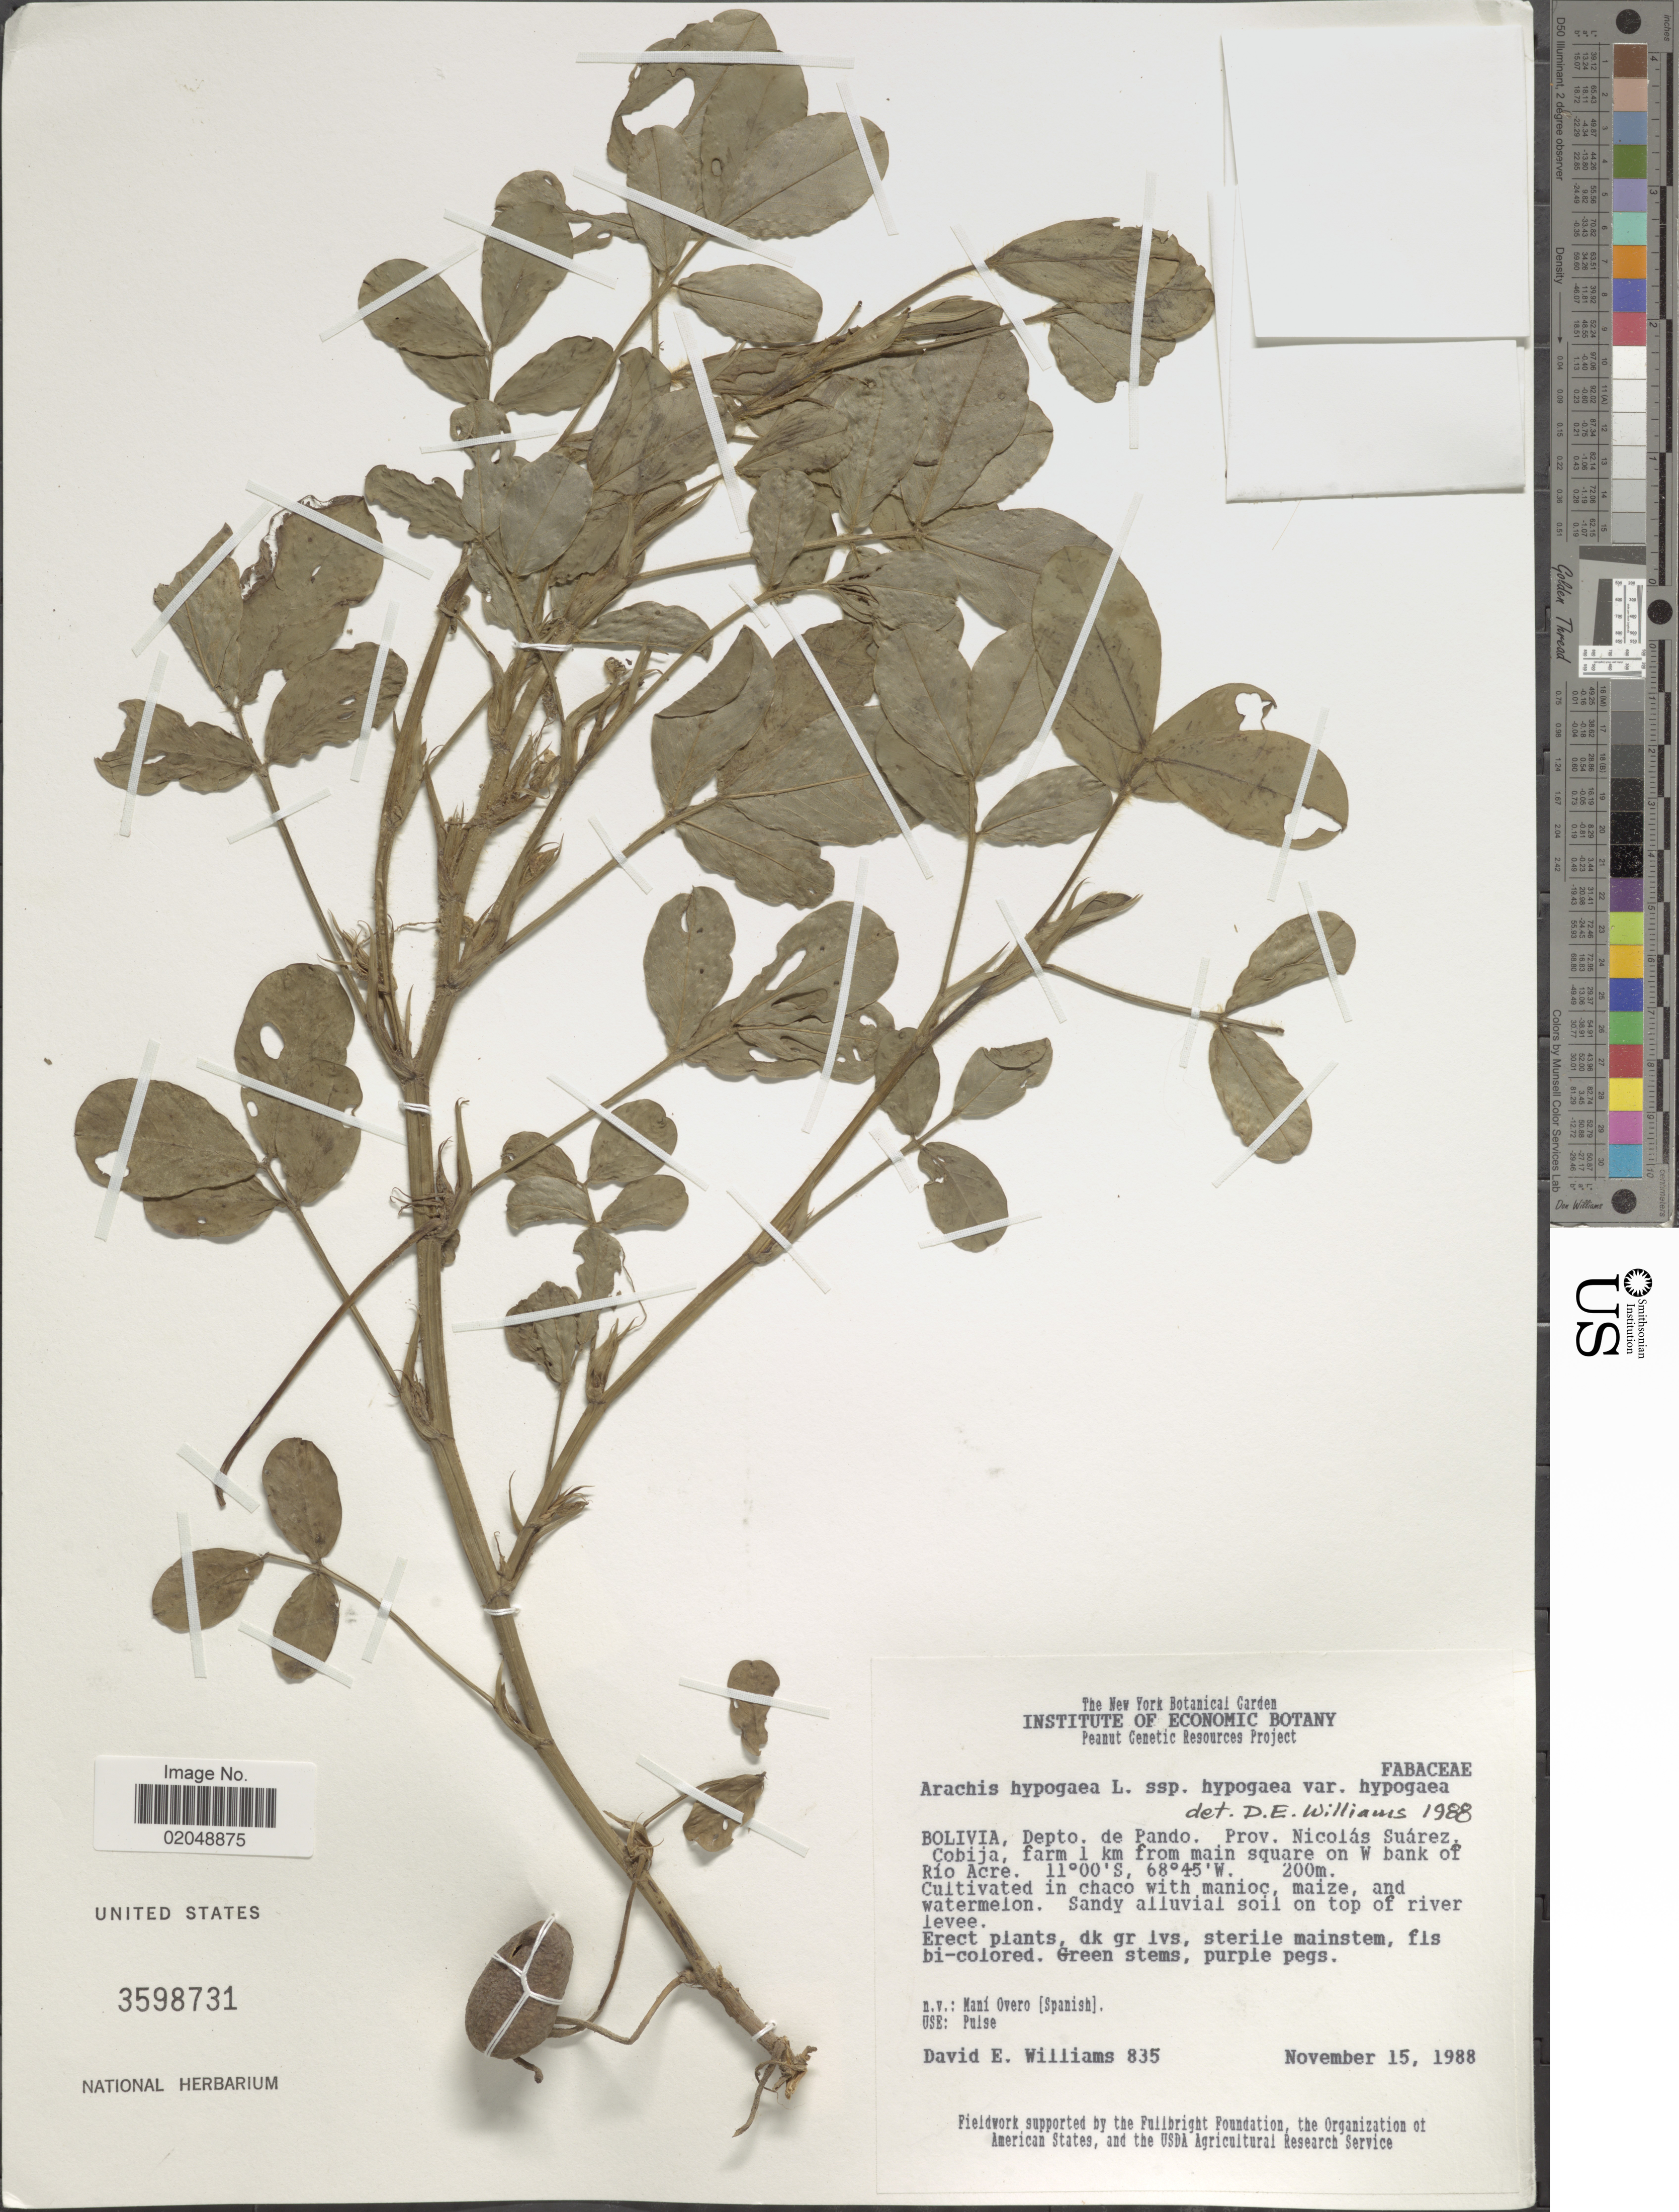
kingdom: Plantae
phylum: Tracheophyta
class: Magnoliopsida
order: Fabales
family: Fabaceae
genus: Arachis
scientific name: Arachis hypogaea var. hypogaea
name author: L.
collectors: D. E. Williams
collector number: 835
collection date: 1988-11-15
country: Bolivia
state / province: Pando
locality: Depto de Pando. Prov. Nicolás Suárez. Cobija, farm 1 km from main square on W bank of Río Acre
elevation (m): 200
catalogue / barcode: US 3598731